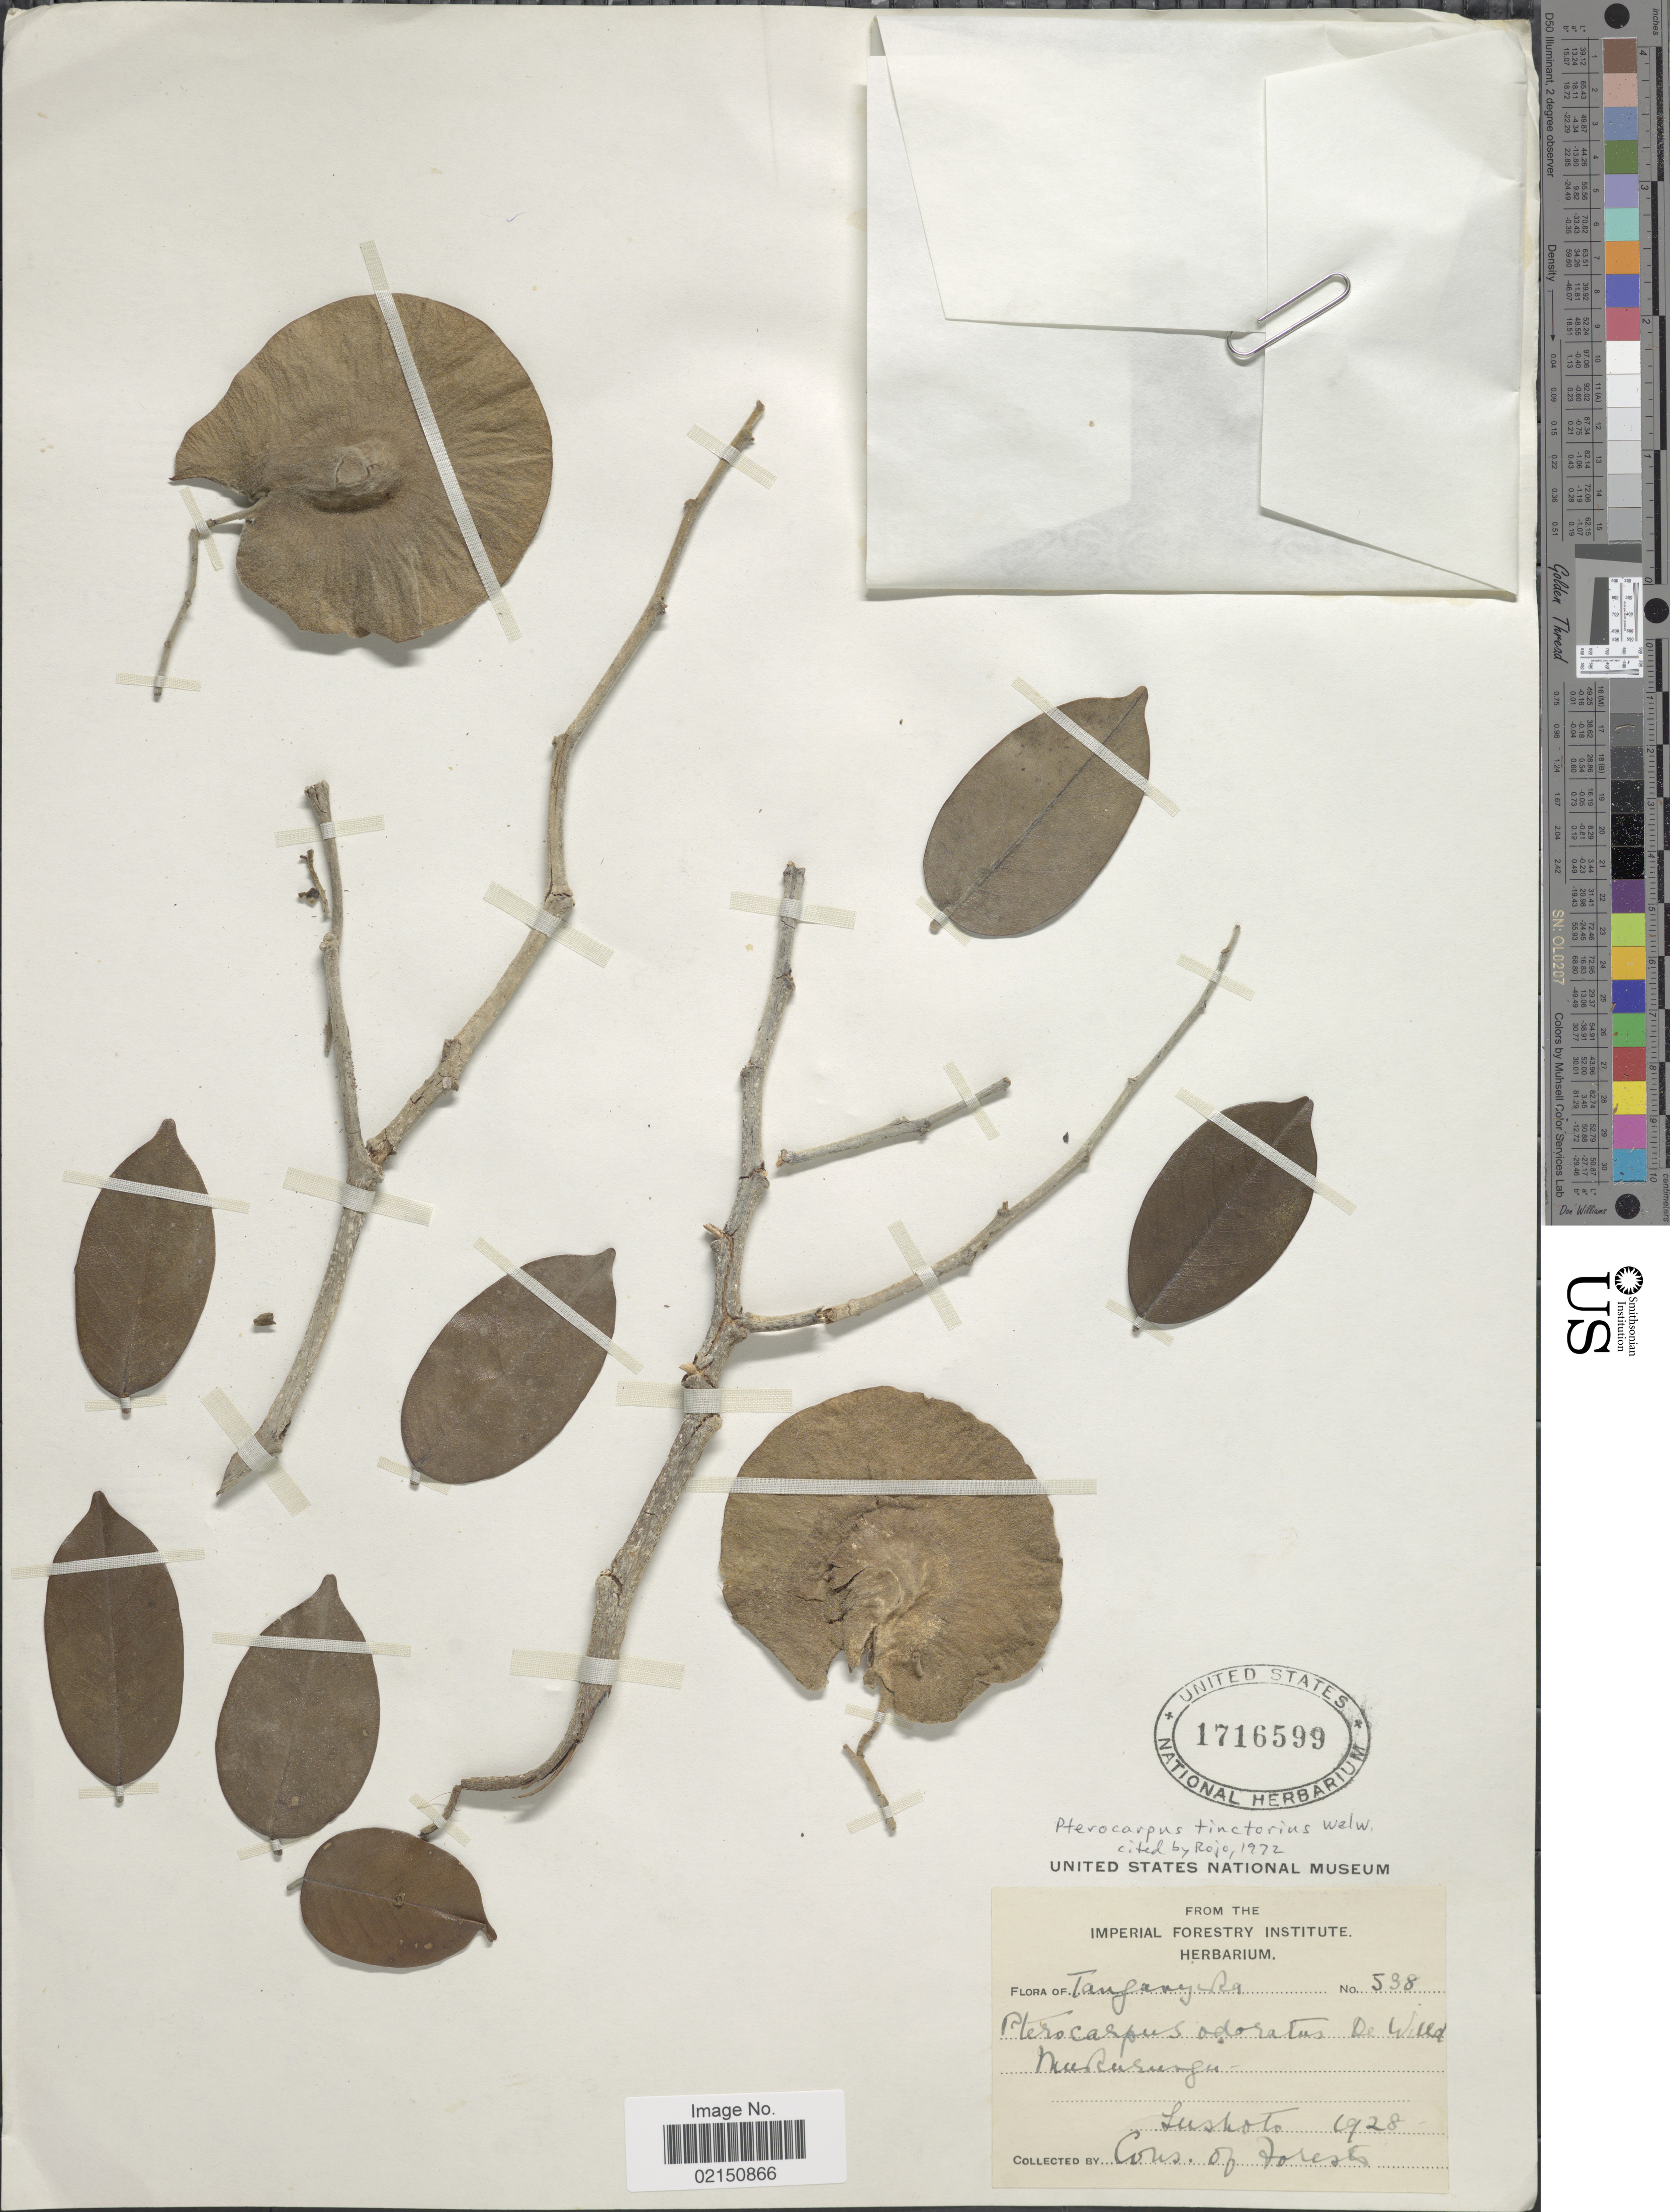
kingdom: Plantae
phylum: Tracheophyta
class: Magnoliopsida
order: Fabales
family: Fabaceae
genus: Pterocarpus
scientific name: Pterocarpus tinctorius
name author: Welw.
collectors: -. Cons. of Forests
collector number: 538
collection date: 1928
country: Tanzania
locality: Tanganyika, Mururungu, Lushoto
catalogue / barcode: US 1716599